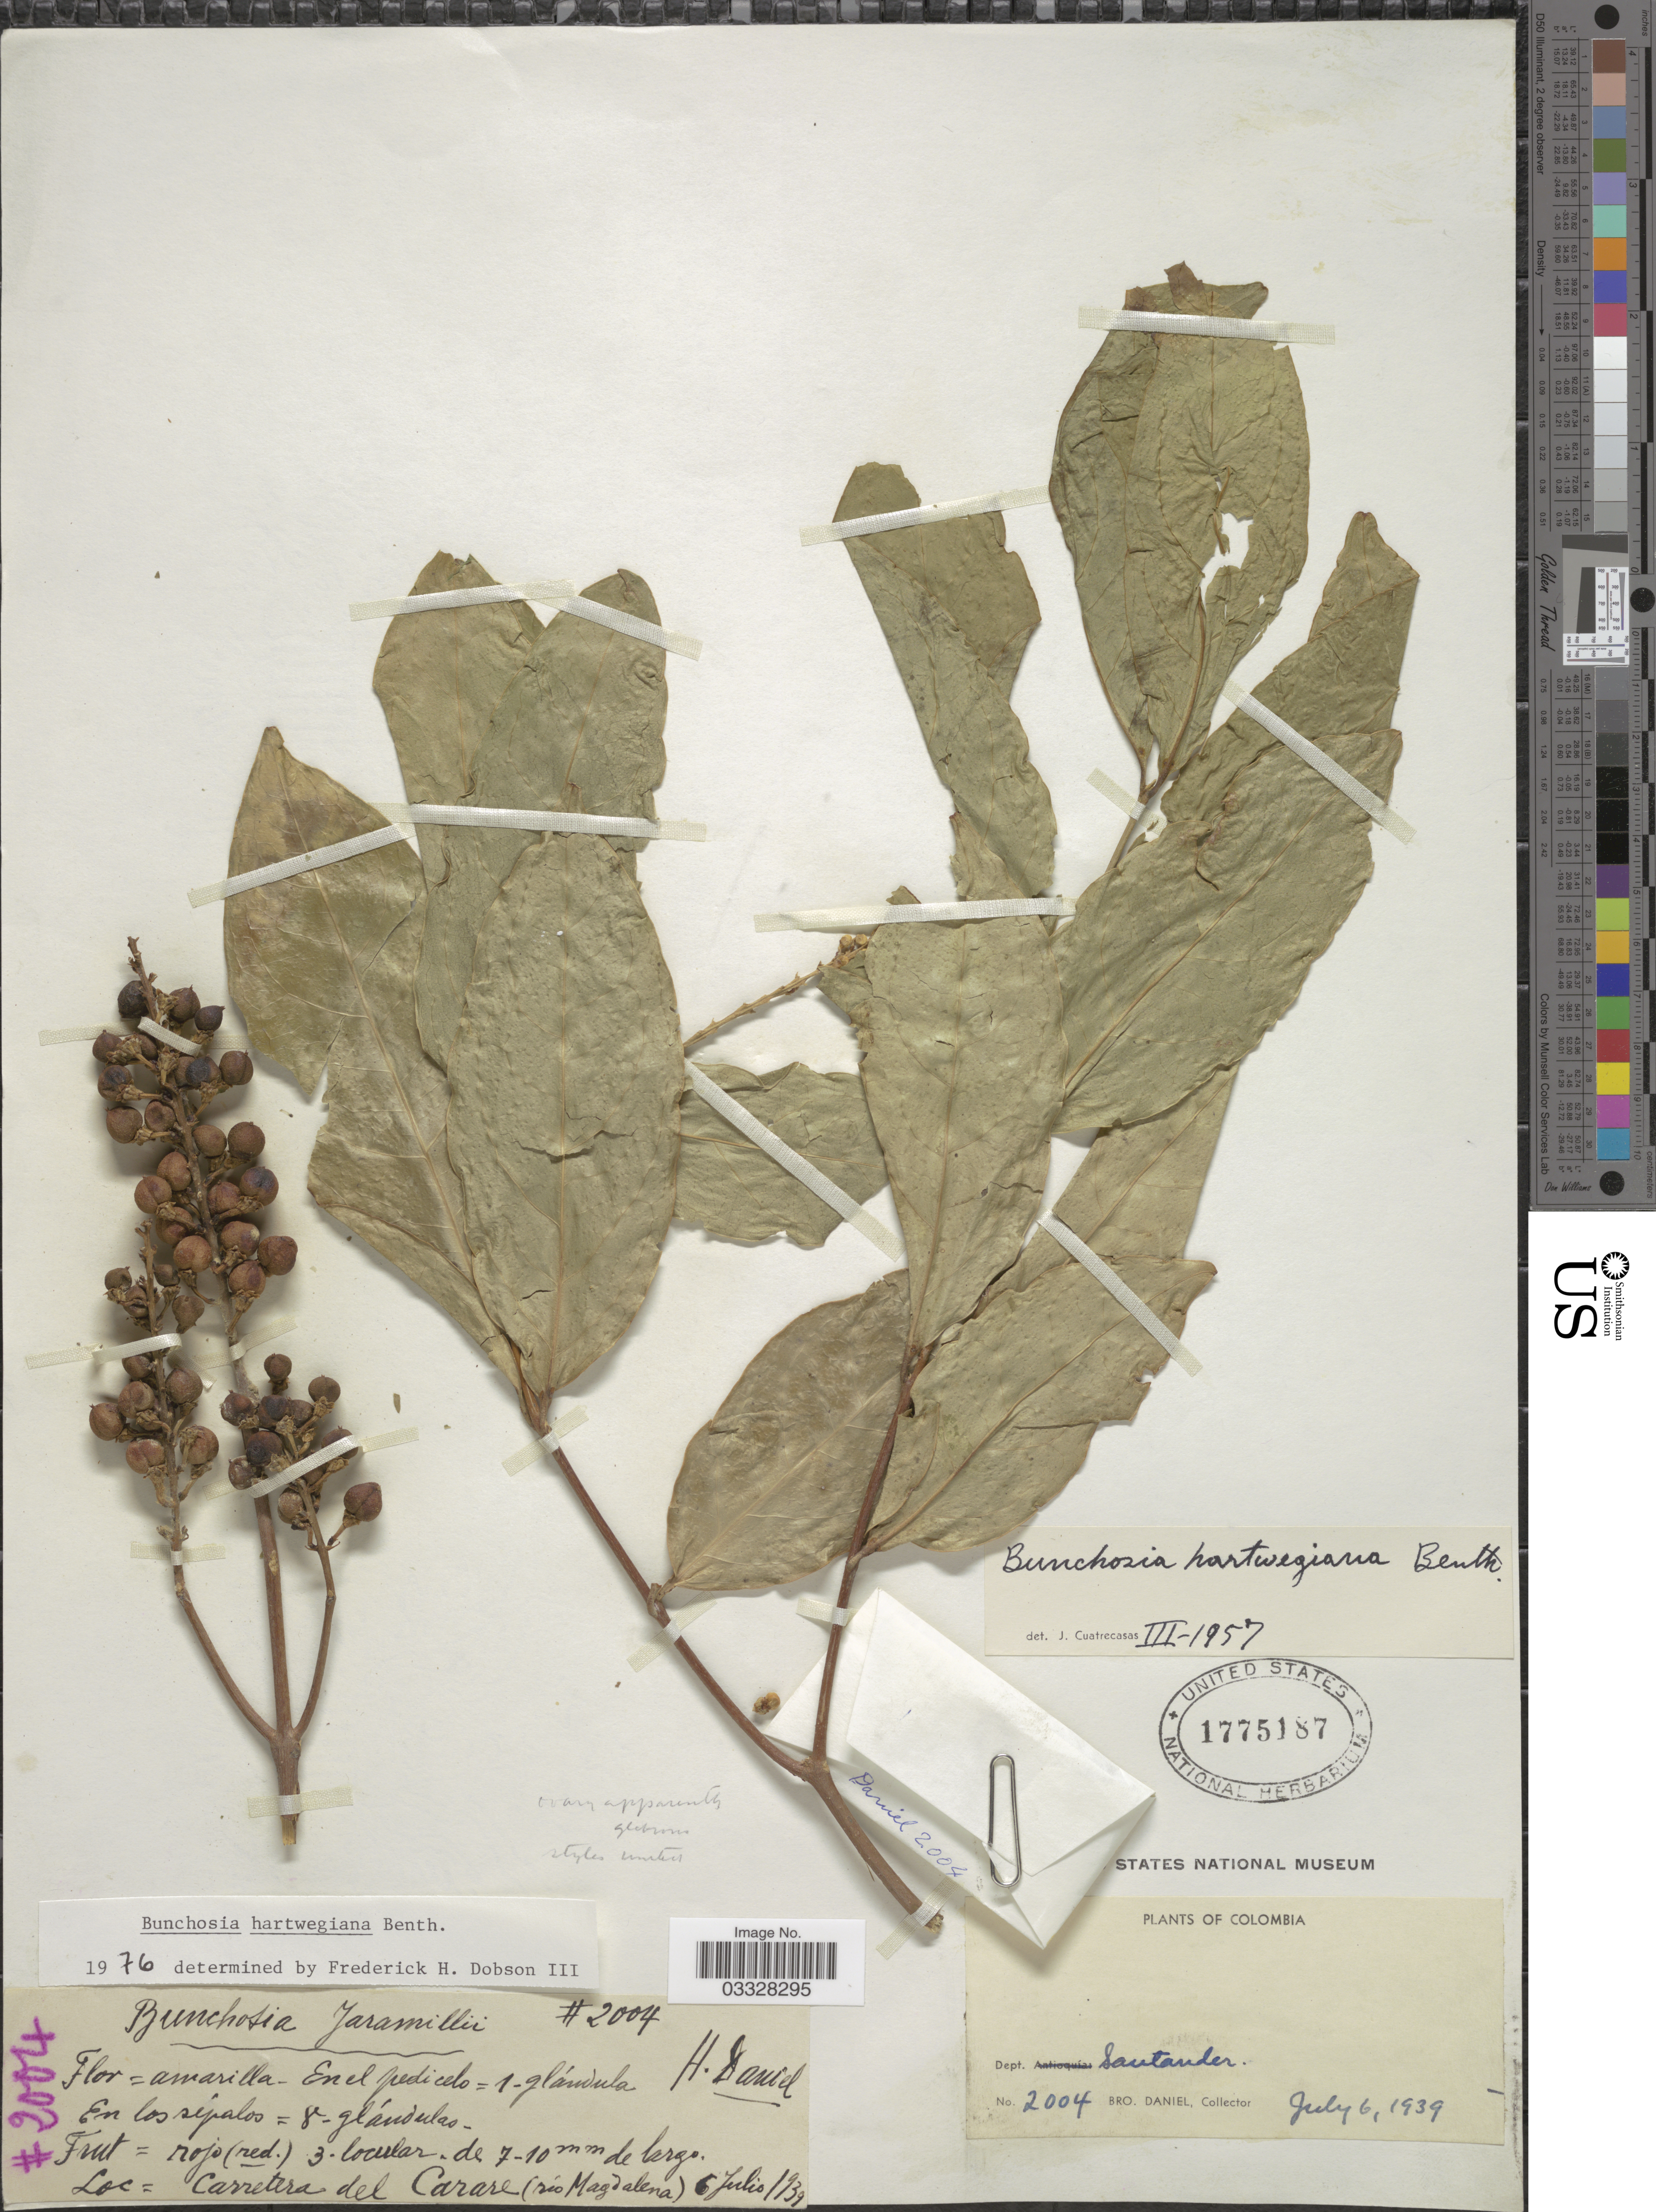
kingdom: Plantae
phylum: Tracheophyta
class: Magnoliopsida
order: Malpighiales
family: Malpighiaceae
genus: Bunchosia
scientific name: Bunchosia hartwegiana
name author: Benth.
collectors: Bro. Daniel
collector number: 2004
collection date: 1939-07-06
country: Colombia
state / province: Santander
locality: Carretera del Carare (río Magdalena). Dept. Santander.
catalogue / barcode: US 1775187